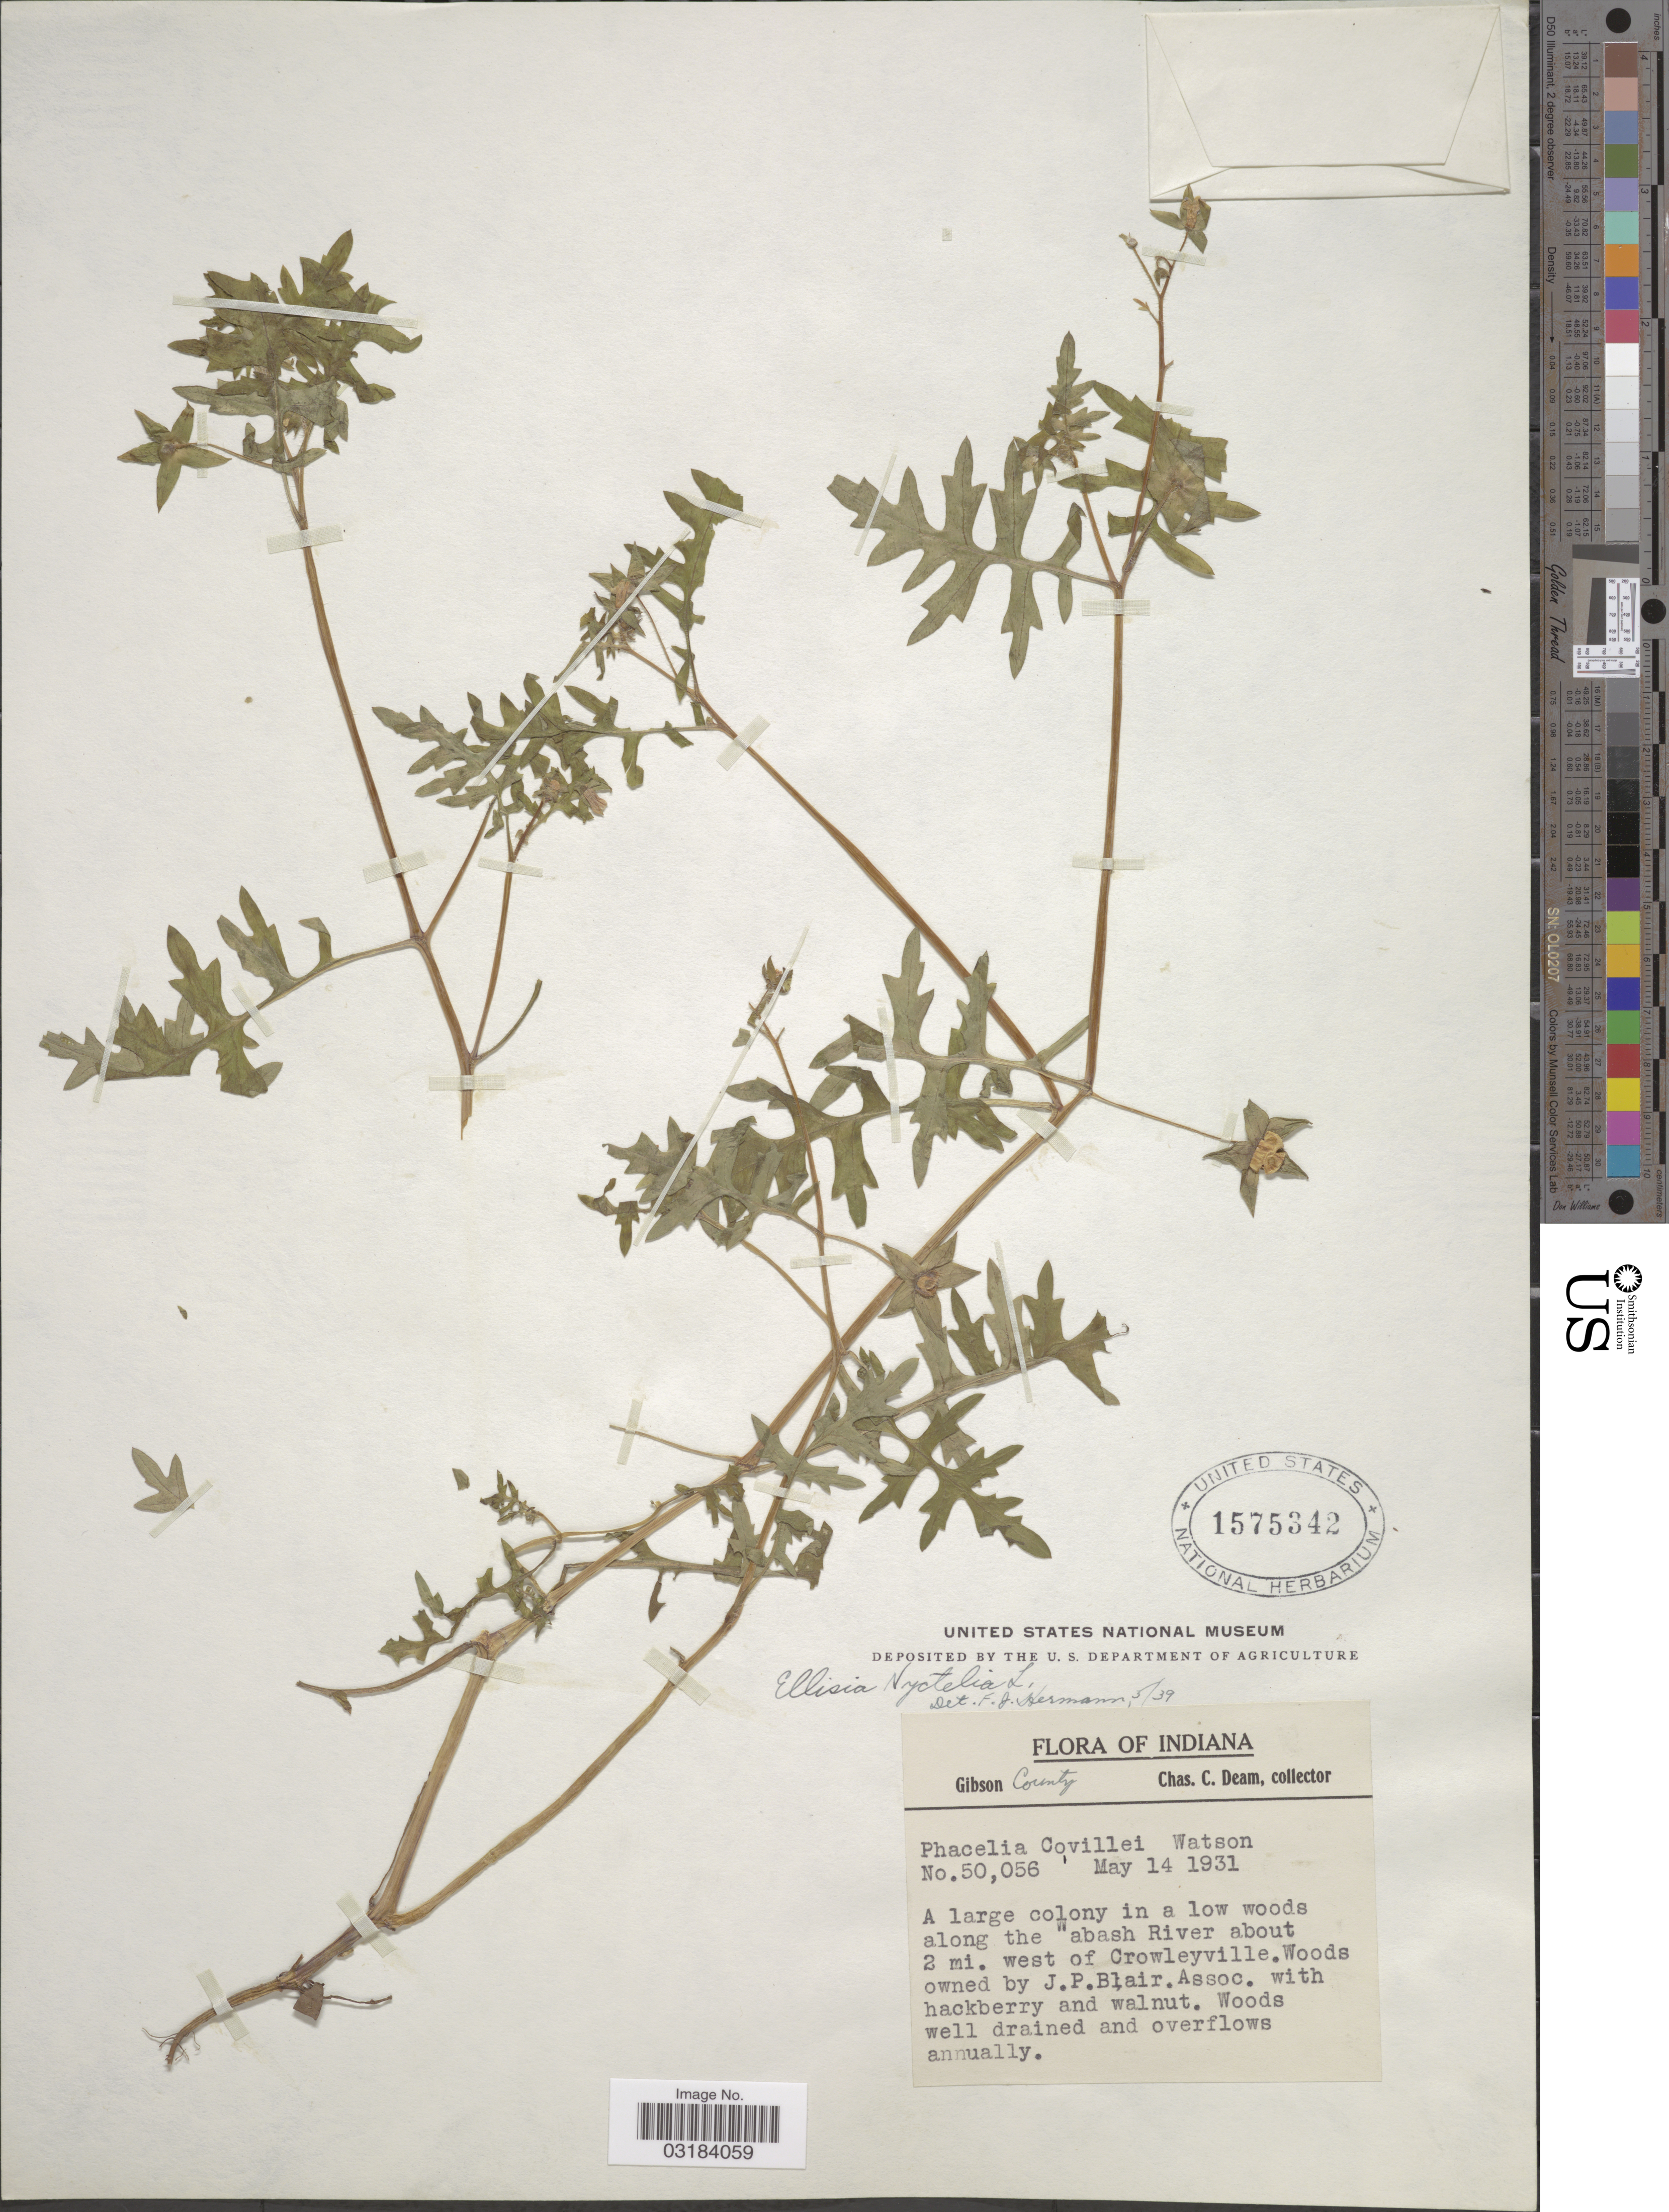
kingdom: Plantae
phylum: Tracheophyta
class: Magnoliopsida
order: Boraginales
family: Hydrophyllaceae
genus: Ellisia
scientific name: Ellisia nyctelea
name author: L.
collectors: C. C. Deam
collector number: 50056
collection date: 1931-05-14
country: United States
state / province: Indiana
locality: Gibson County, A large colony in a low woods along the Wabash River about 2 mi. west of Crowleyville.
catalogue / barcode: US 1575342